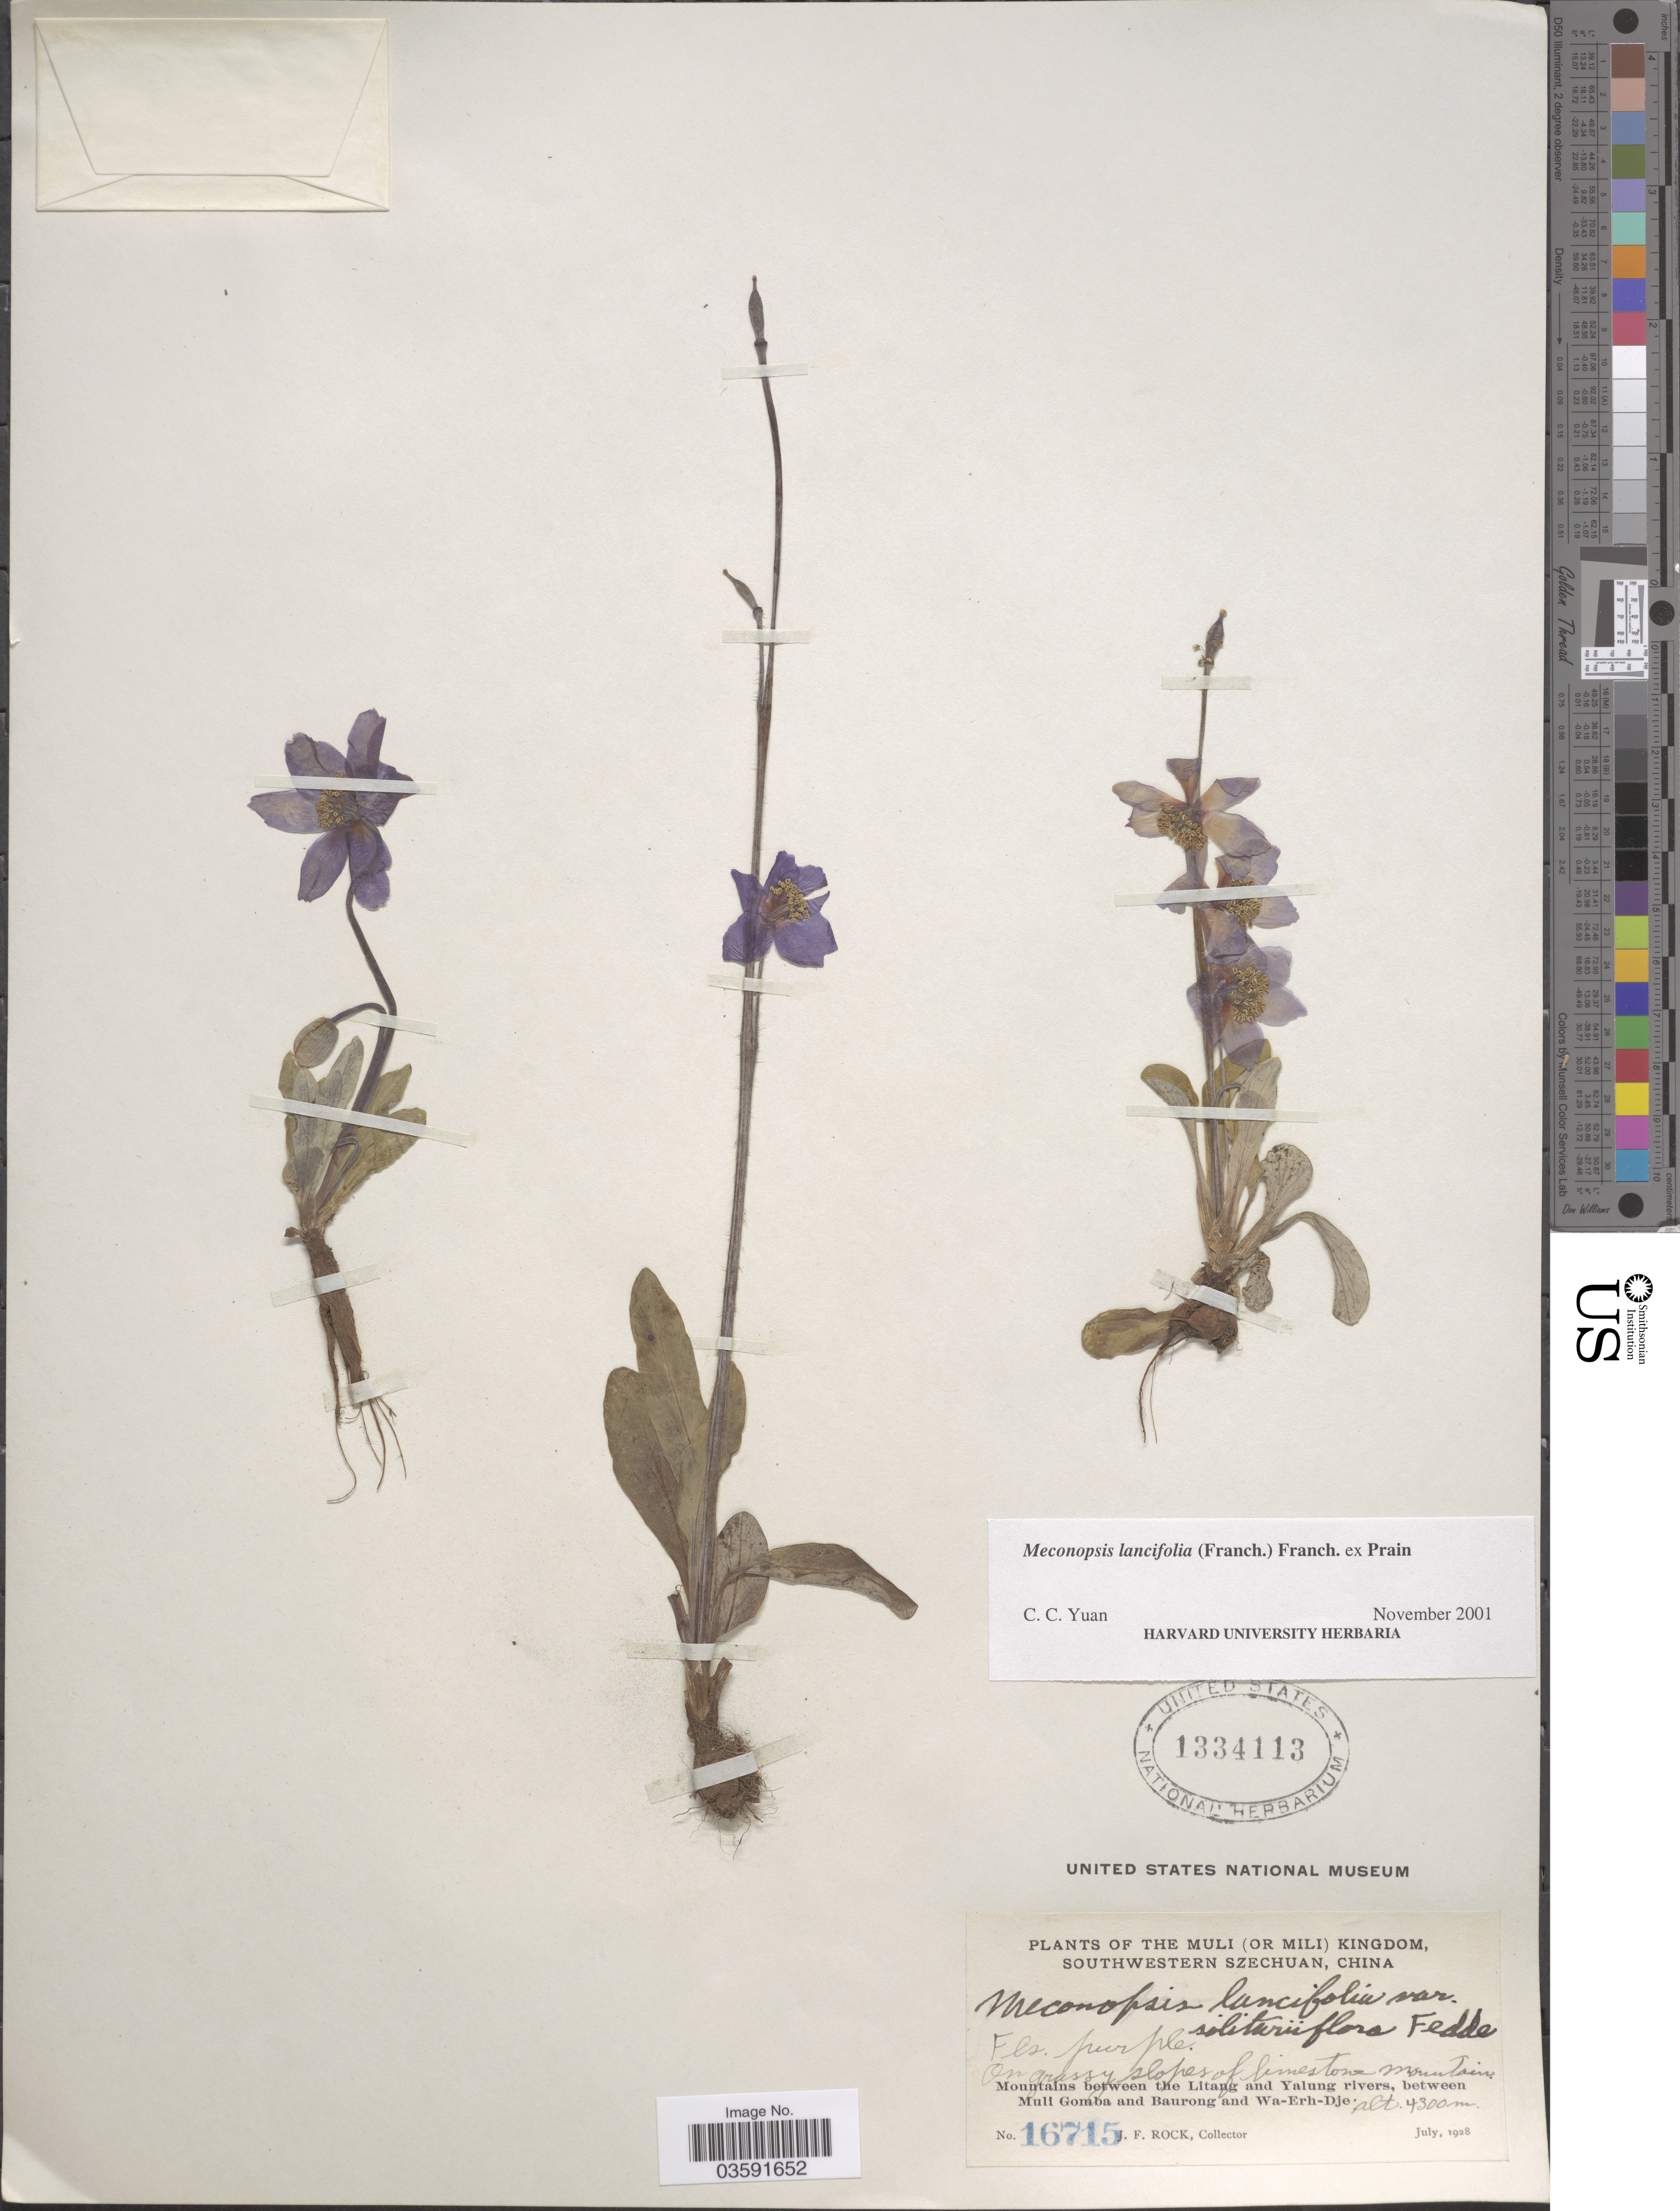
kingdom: Plantae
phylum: Tracheophyta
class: Magnoliopsida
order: Ranunculales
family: Papaveraceae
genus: Meconopsis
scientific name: Meconopsis lancifolia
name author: Franch. ex Prain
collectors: J. Rock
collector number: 16715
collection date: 1928-07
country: China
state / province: Sichuan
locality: The Muli (or Mili) Kingdom, Southwestern Szechuan. Mountains between the Litang and Yalung rivers, between Muli Gomba and Baurong and Wa-Erh-Dje.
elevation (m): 4300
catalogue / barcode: US 1334113